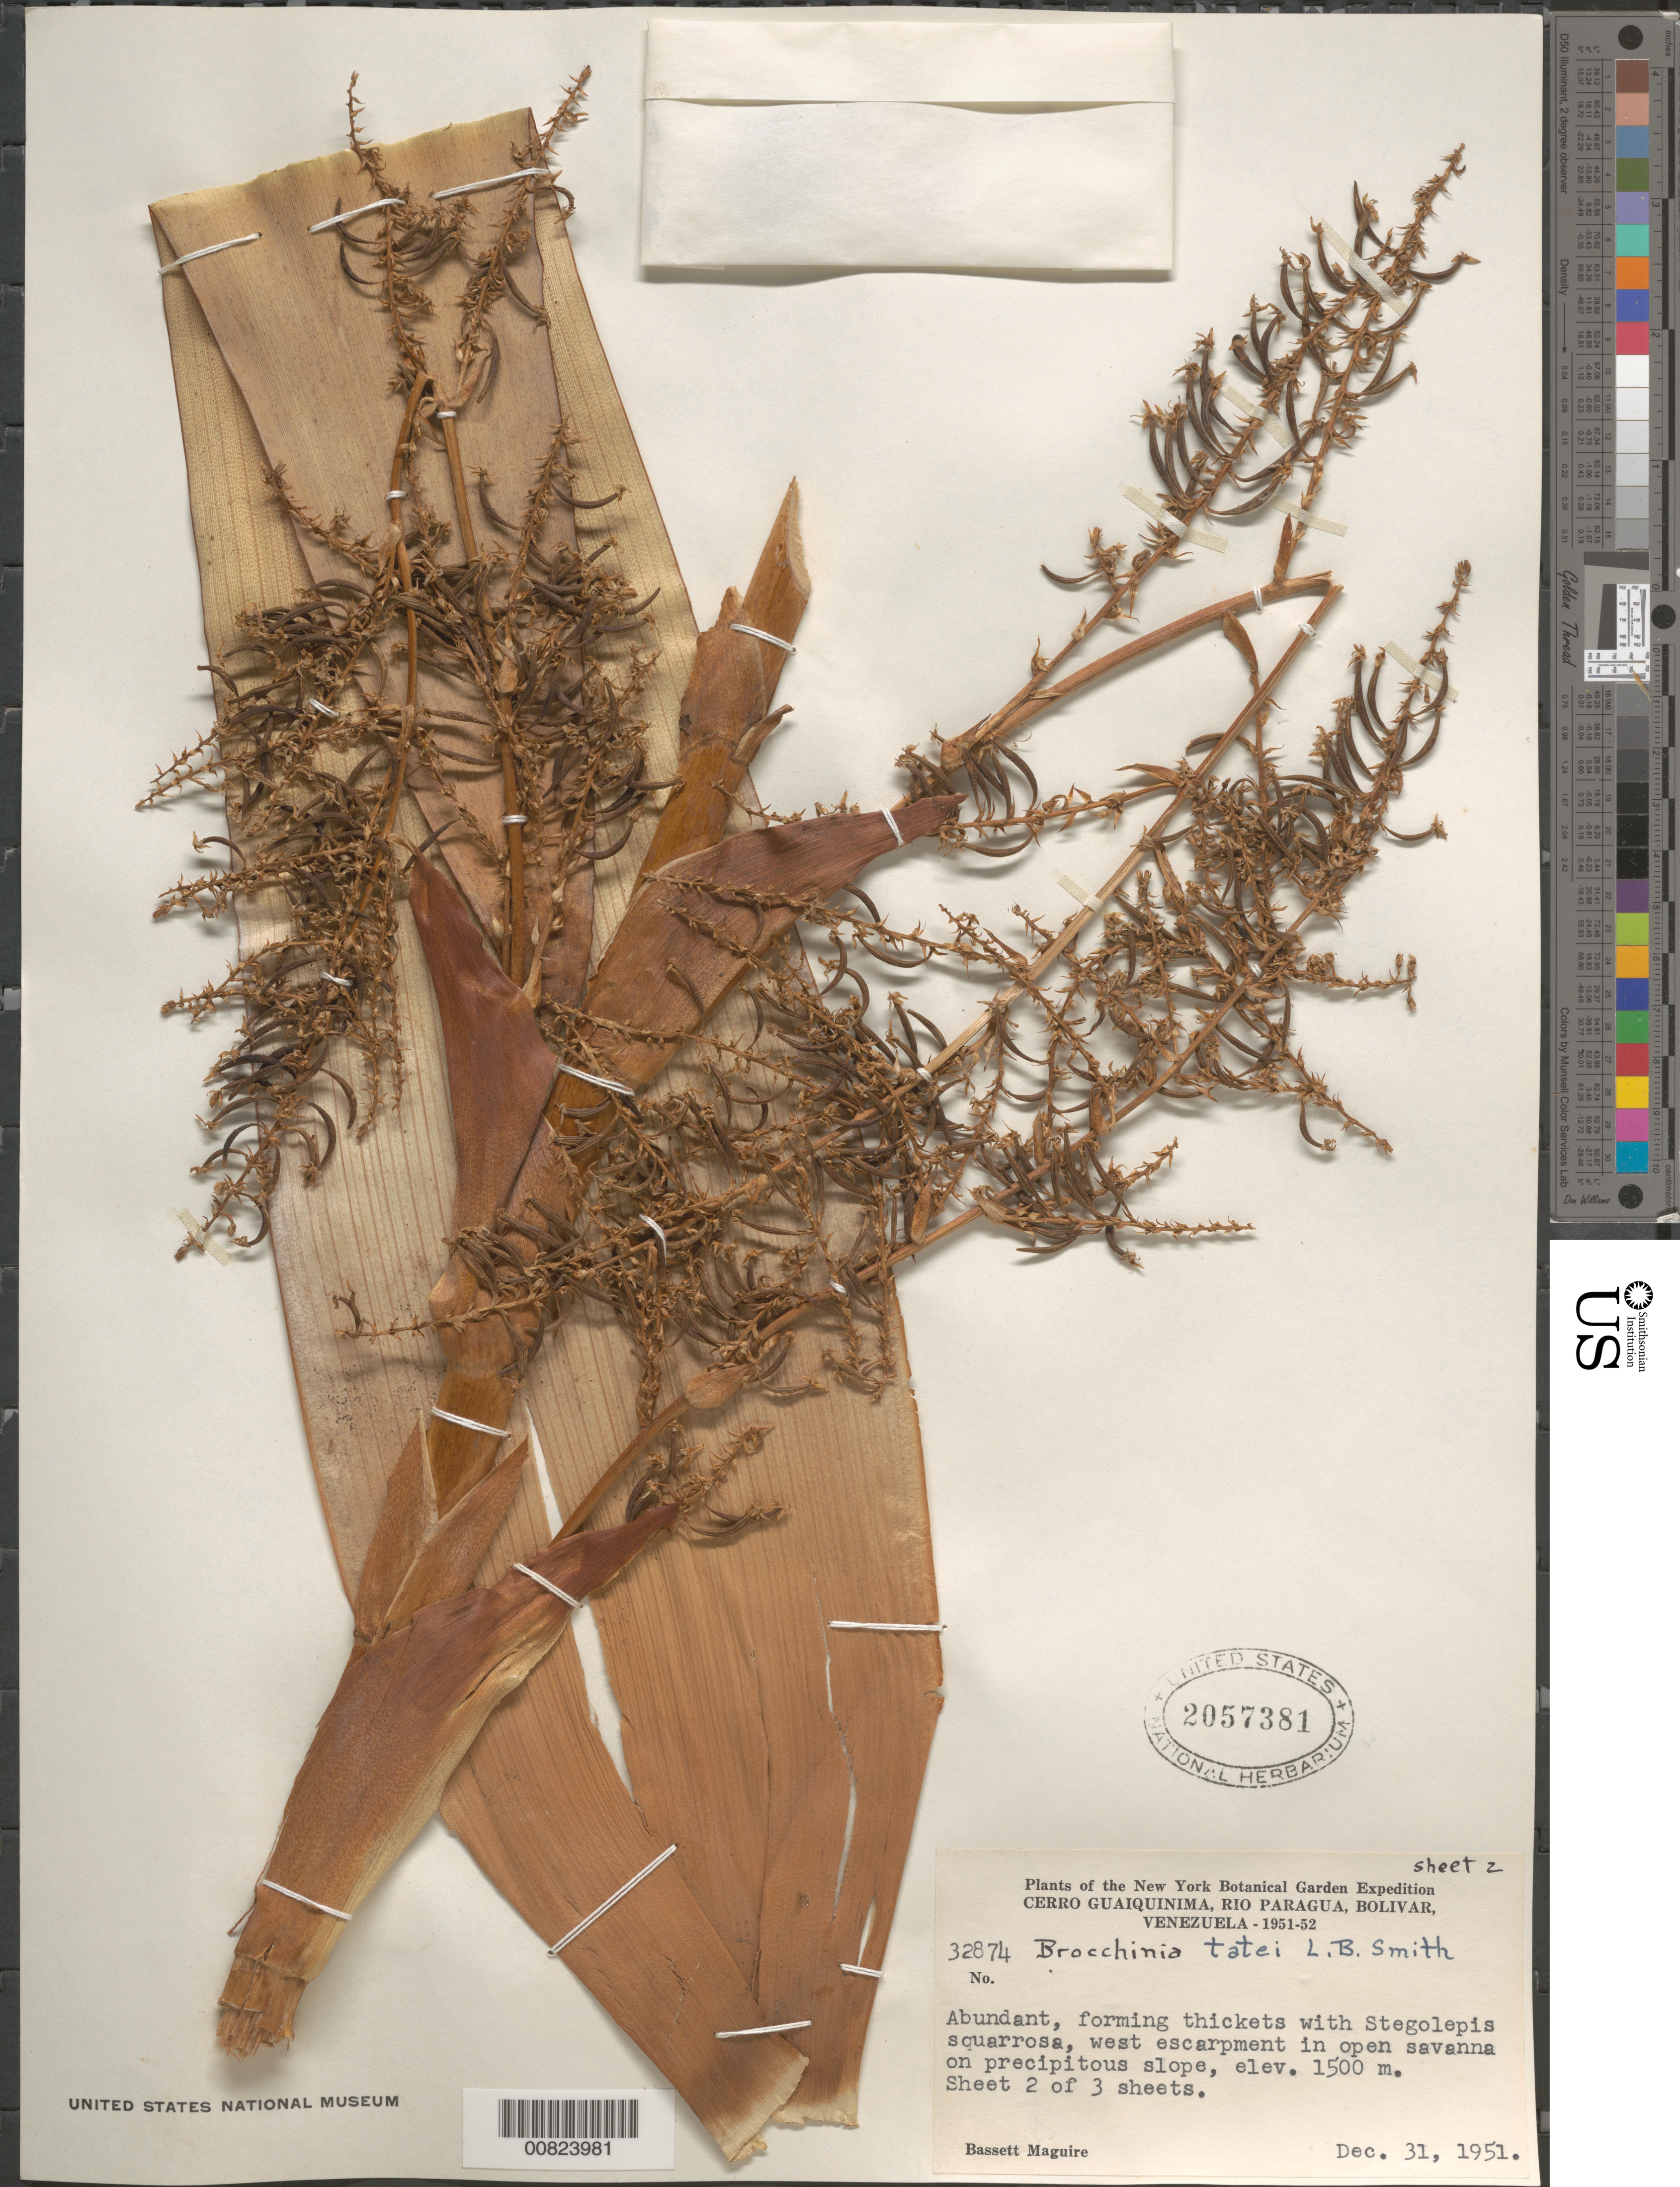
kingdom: Plantae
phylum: Tracheophyta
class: Liliopsida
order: Poales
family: Bromeliaceae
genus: Brocchinia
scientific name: Brocchinia tatei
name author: L.B. Sm.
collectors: B. Maguire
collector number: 32874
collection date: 1951-12-31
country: Venezuela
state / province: Bolivar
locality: Cerro Guaquinima, Rio Paragua. West escarpment in open savanna on precipitous slope.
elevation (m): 1500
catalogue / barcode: US 2057381